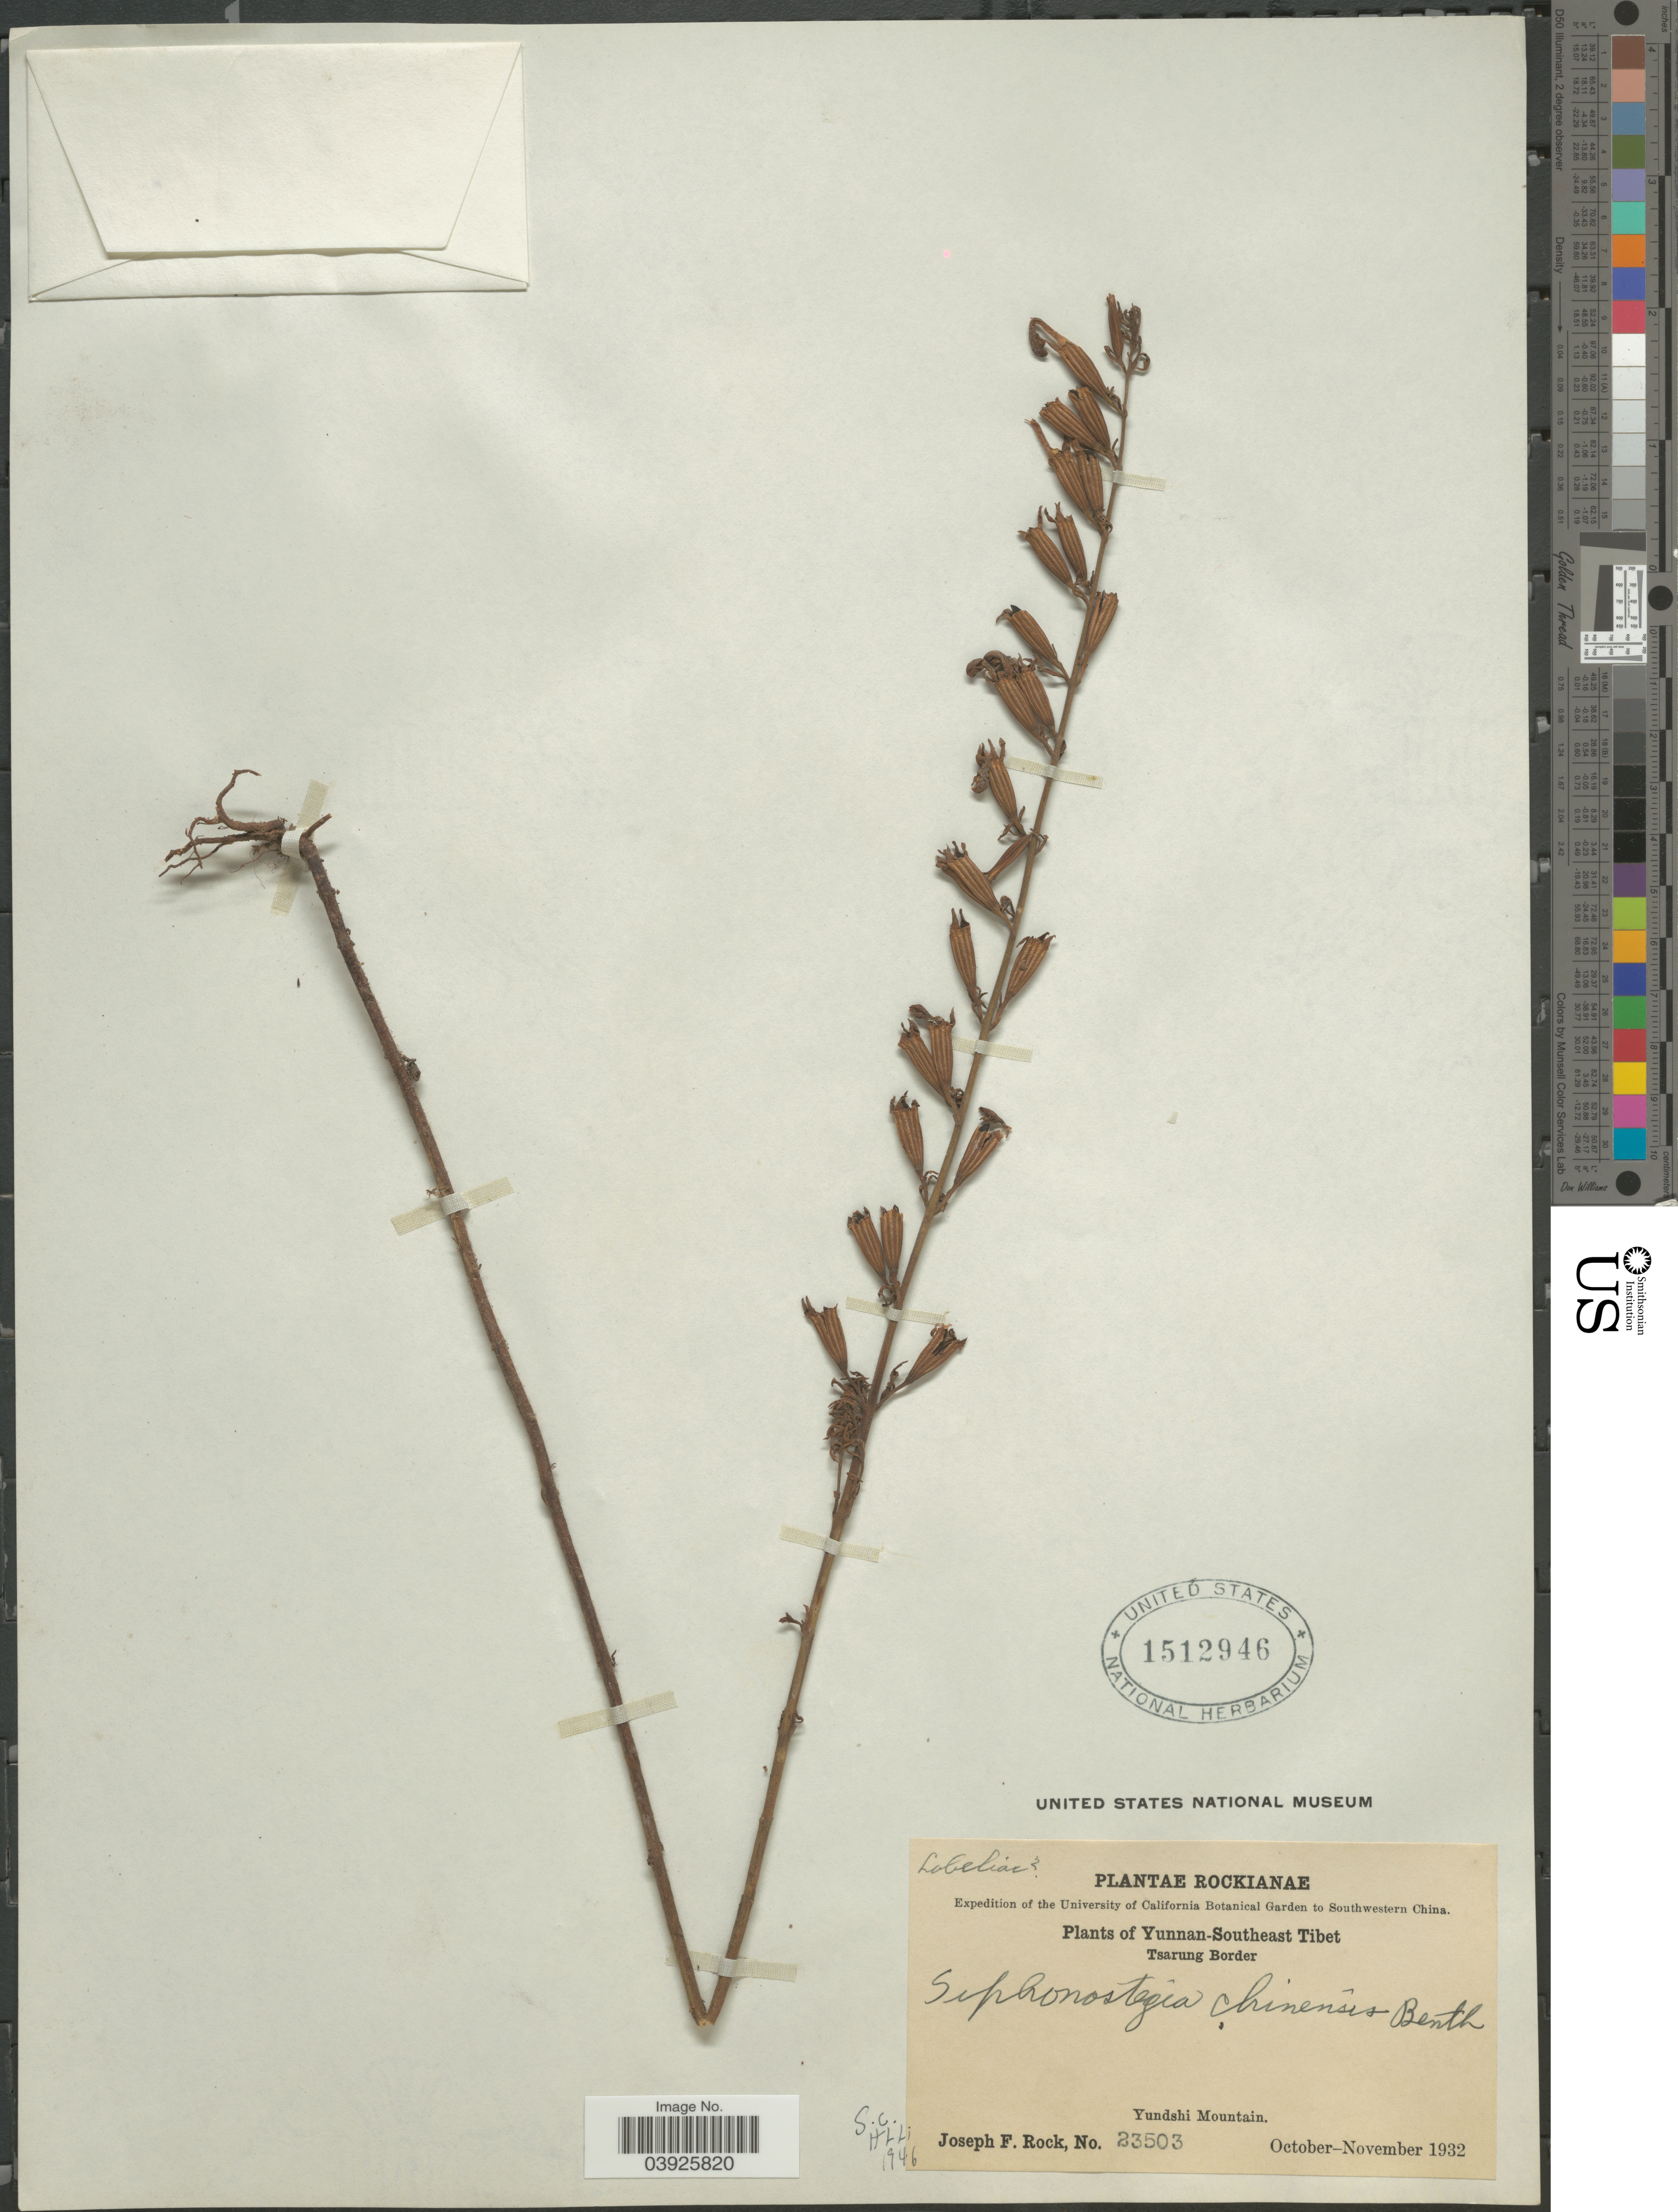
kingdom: Plantae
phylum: Tracheophyta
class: Magnoliopsida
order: Lamiales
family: Orobanchaceae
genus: Siphonostegia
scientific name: Siphonostegia chinensis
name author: Benth.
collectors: J. F. Rock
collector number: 23503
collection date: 1932-10/1932-11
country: China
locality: Yunnan-Southeast Tibet. Tsarung Border. Yundshi Mountain.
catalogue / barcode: US 1512946